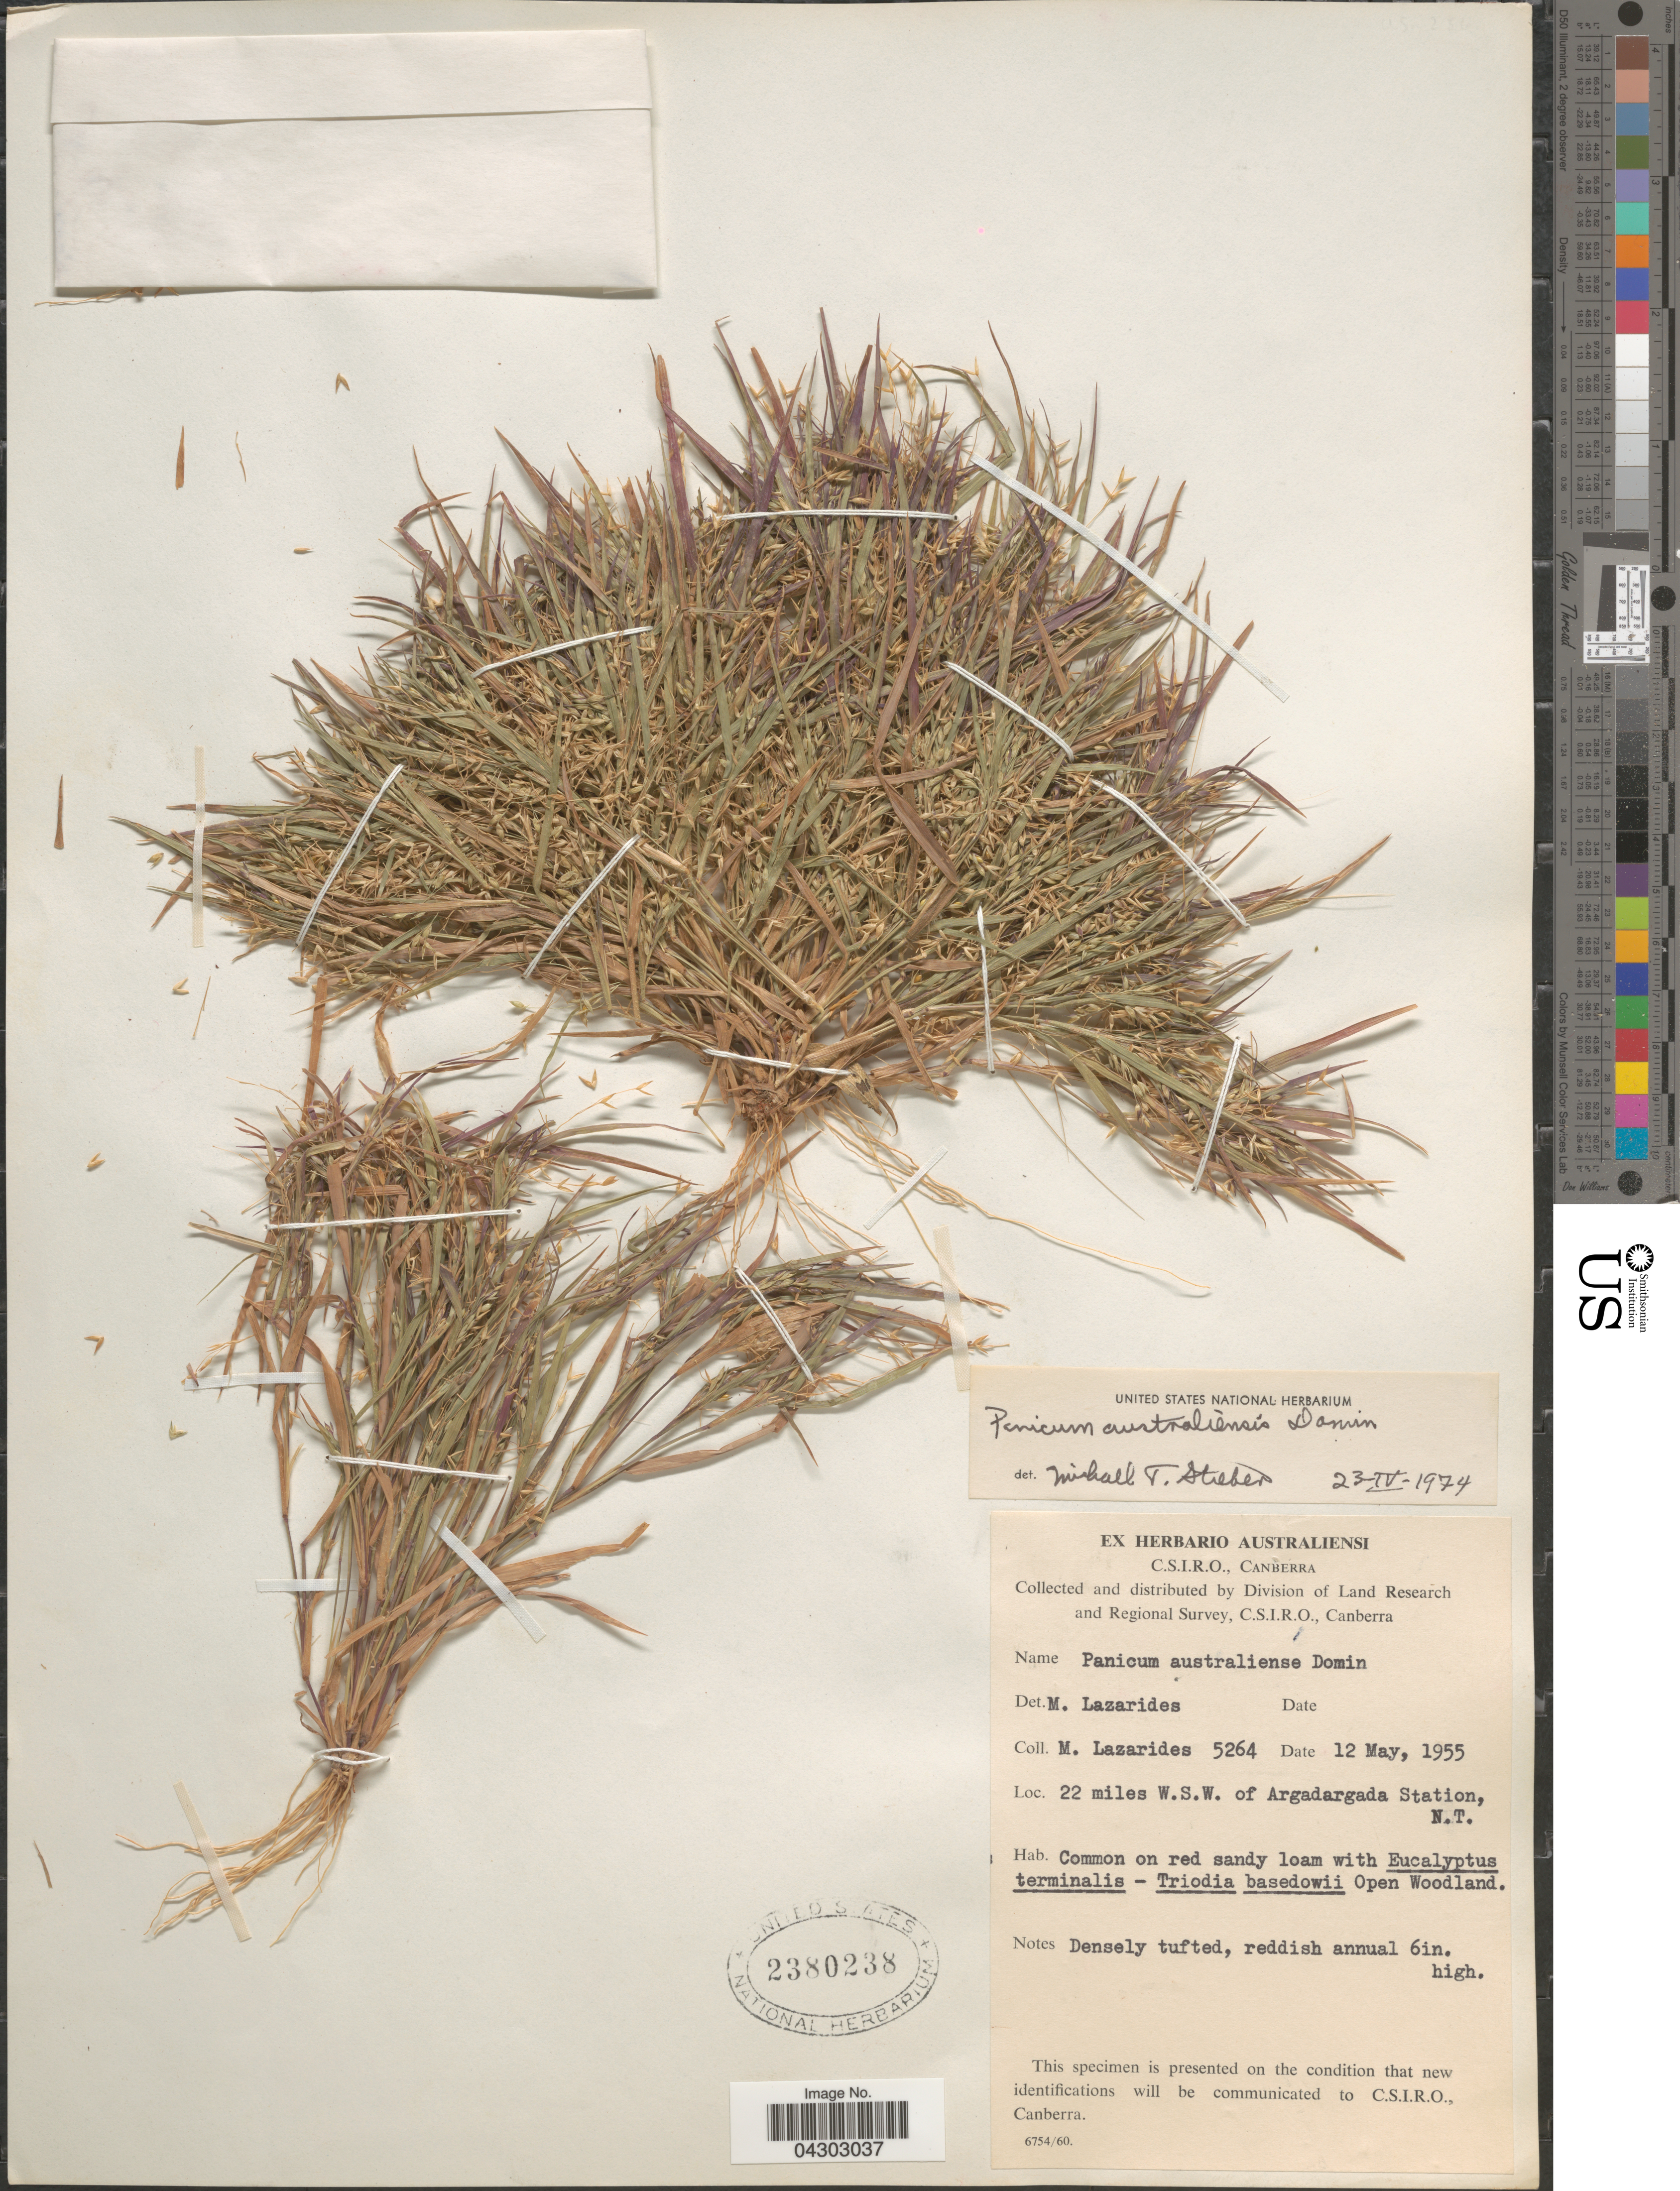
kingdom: Plantae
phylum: Tracheophyta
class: Liliopsida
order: Poales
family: Poaceae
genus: Panicum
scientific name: Panicum australiense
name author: Domin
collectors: M. Lazarides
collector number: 5264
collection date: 1955-05-12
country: Australia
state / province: Northern Territory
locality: Division of Land Research and Regional Survey. 22 miles W.S.W. of Argadargada Station.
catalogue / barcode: US 2380238